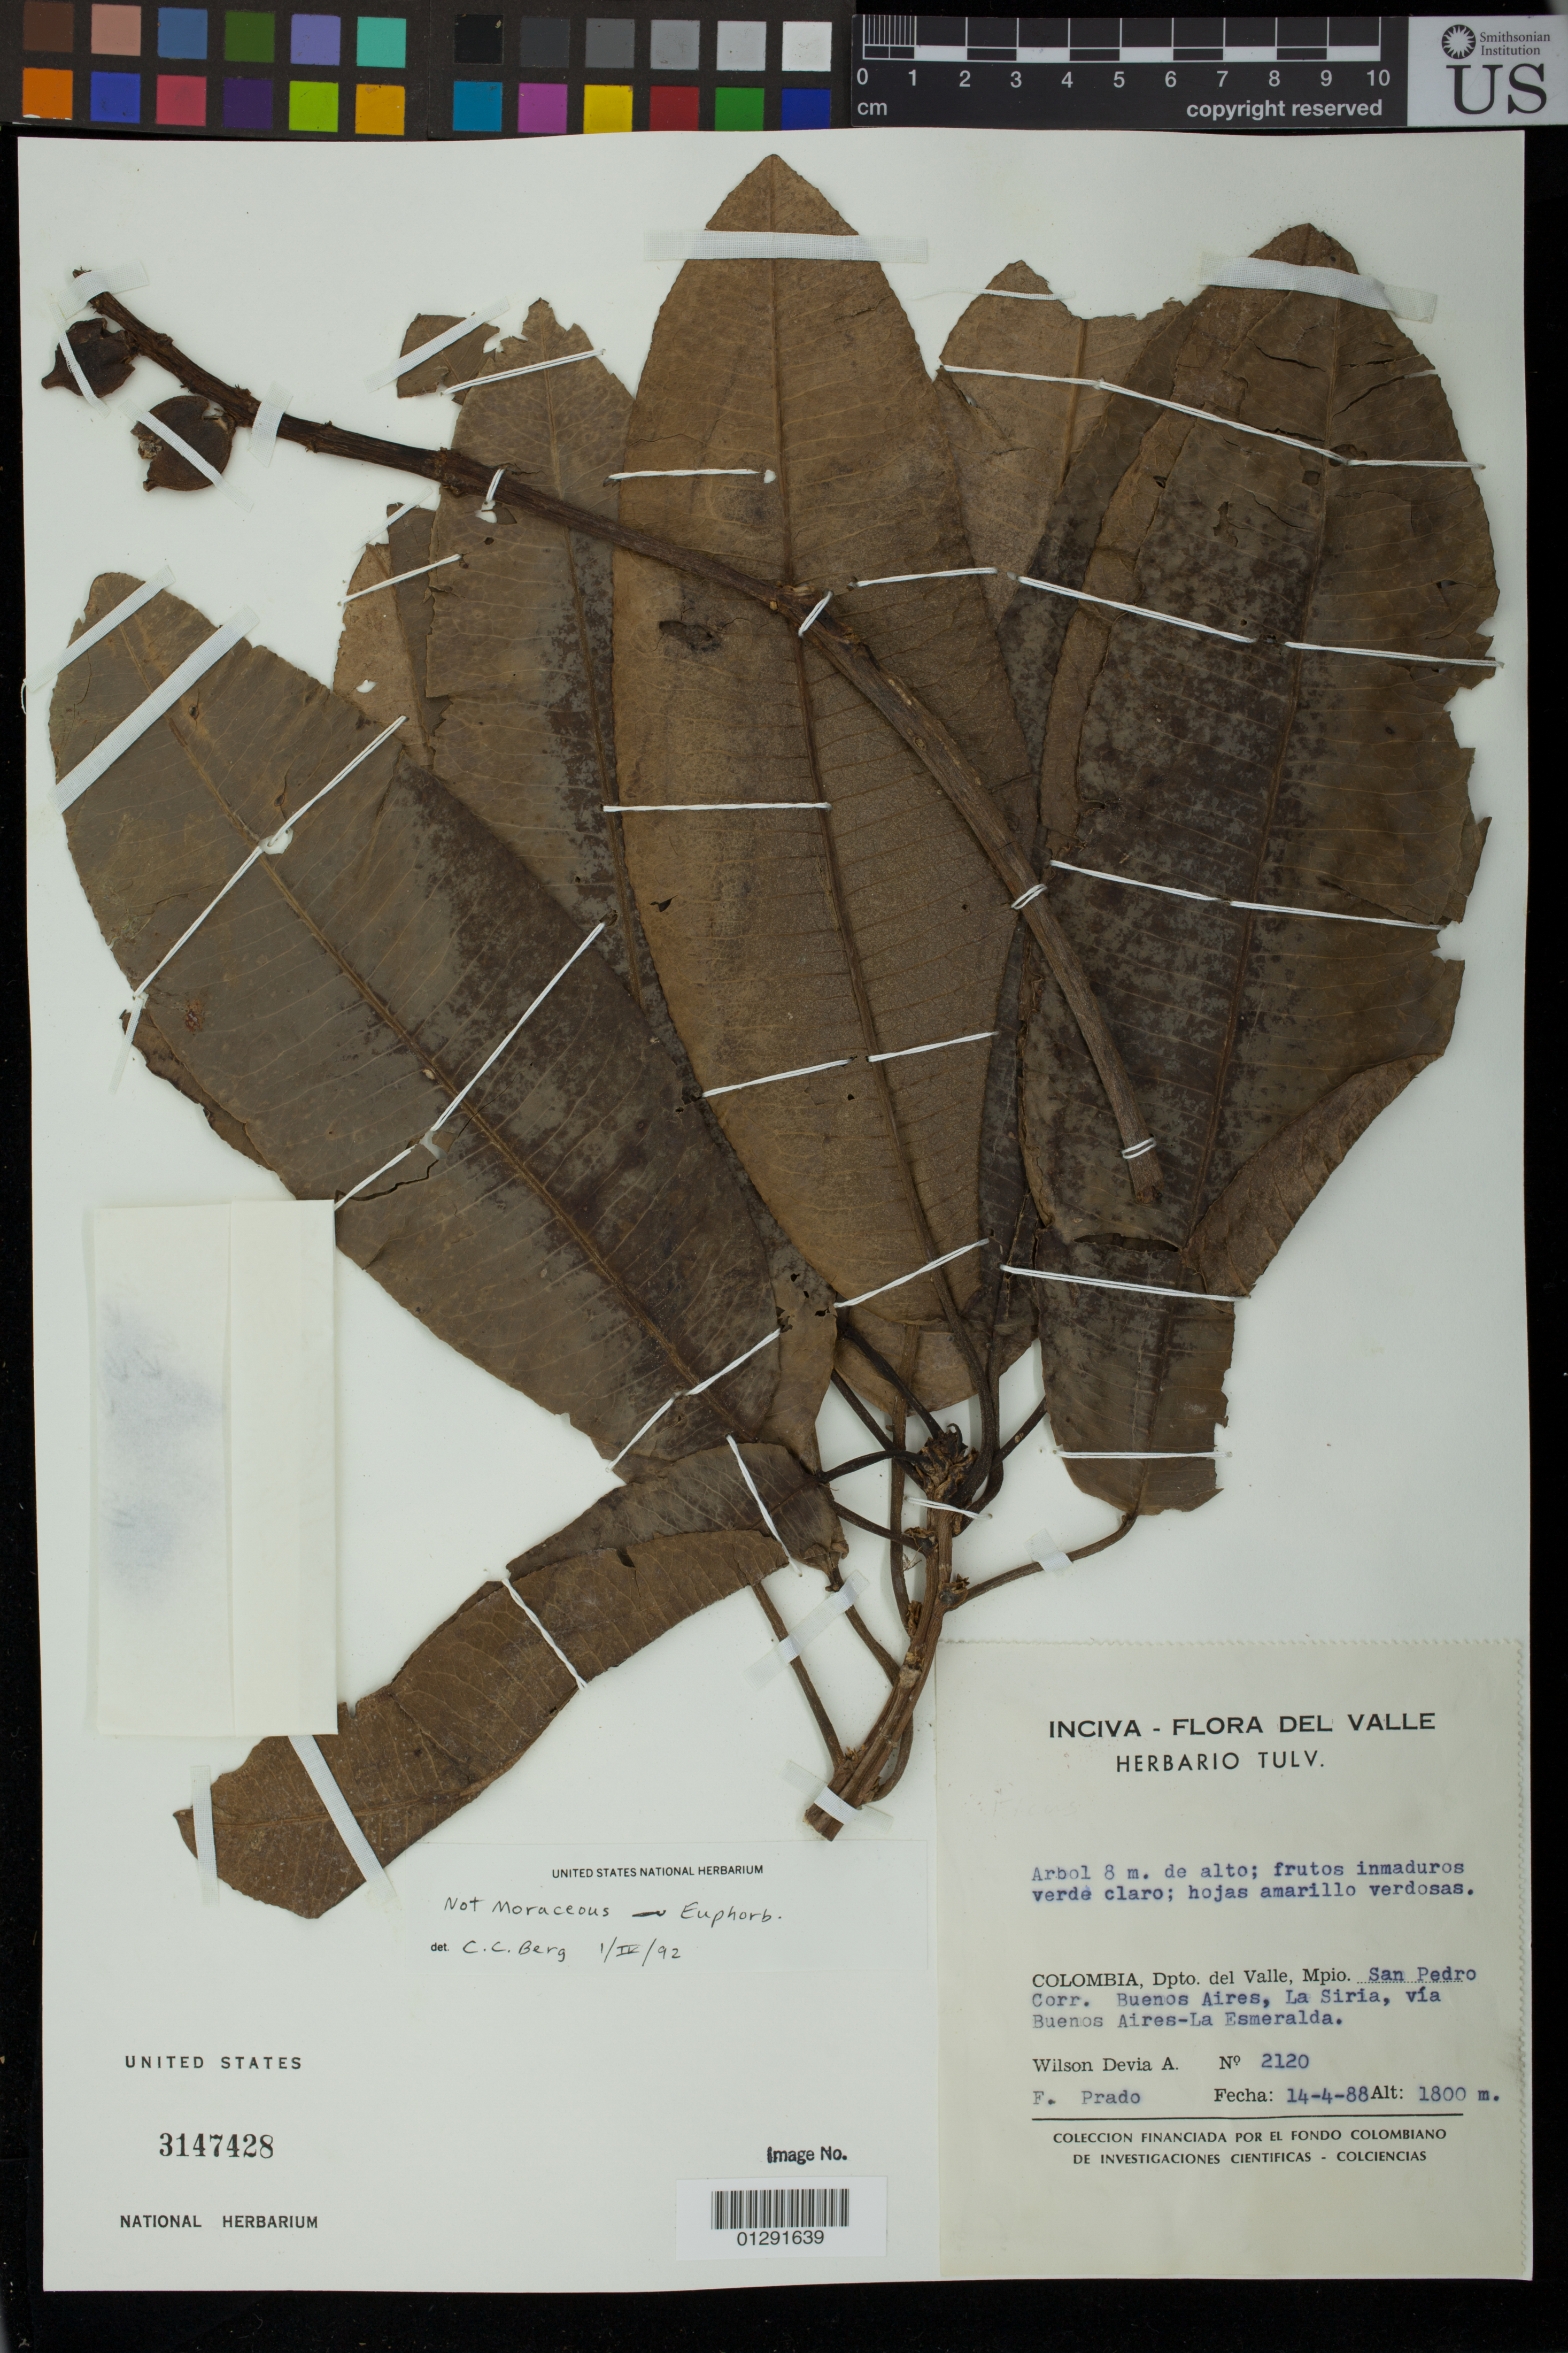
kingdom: Plantae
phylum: Tracheophyta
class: Magnoliopsida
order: Malpighiales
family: Euphorbiaceae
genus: Sapium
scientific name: Sapium sp.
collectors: D. A. Wilson & F. Prado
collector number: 2120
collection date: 1988-04-14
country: Colombia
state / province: Valle del Cauca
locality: Mpio. San Pedro, Corr. Buenos Aires, La Siria, via Buenos Aires - La Esmeralda.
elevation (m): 1800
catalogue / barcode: US 3147428